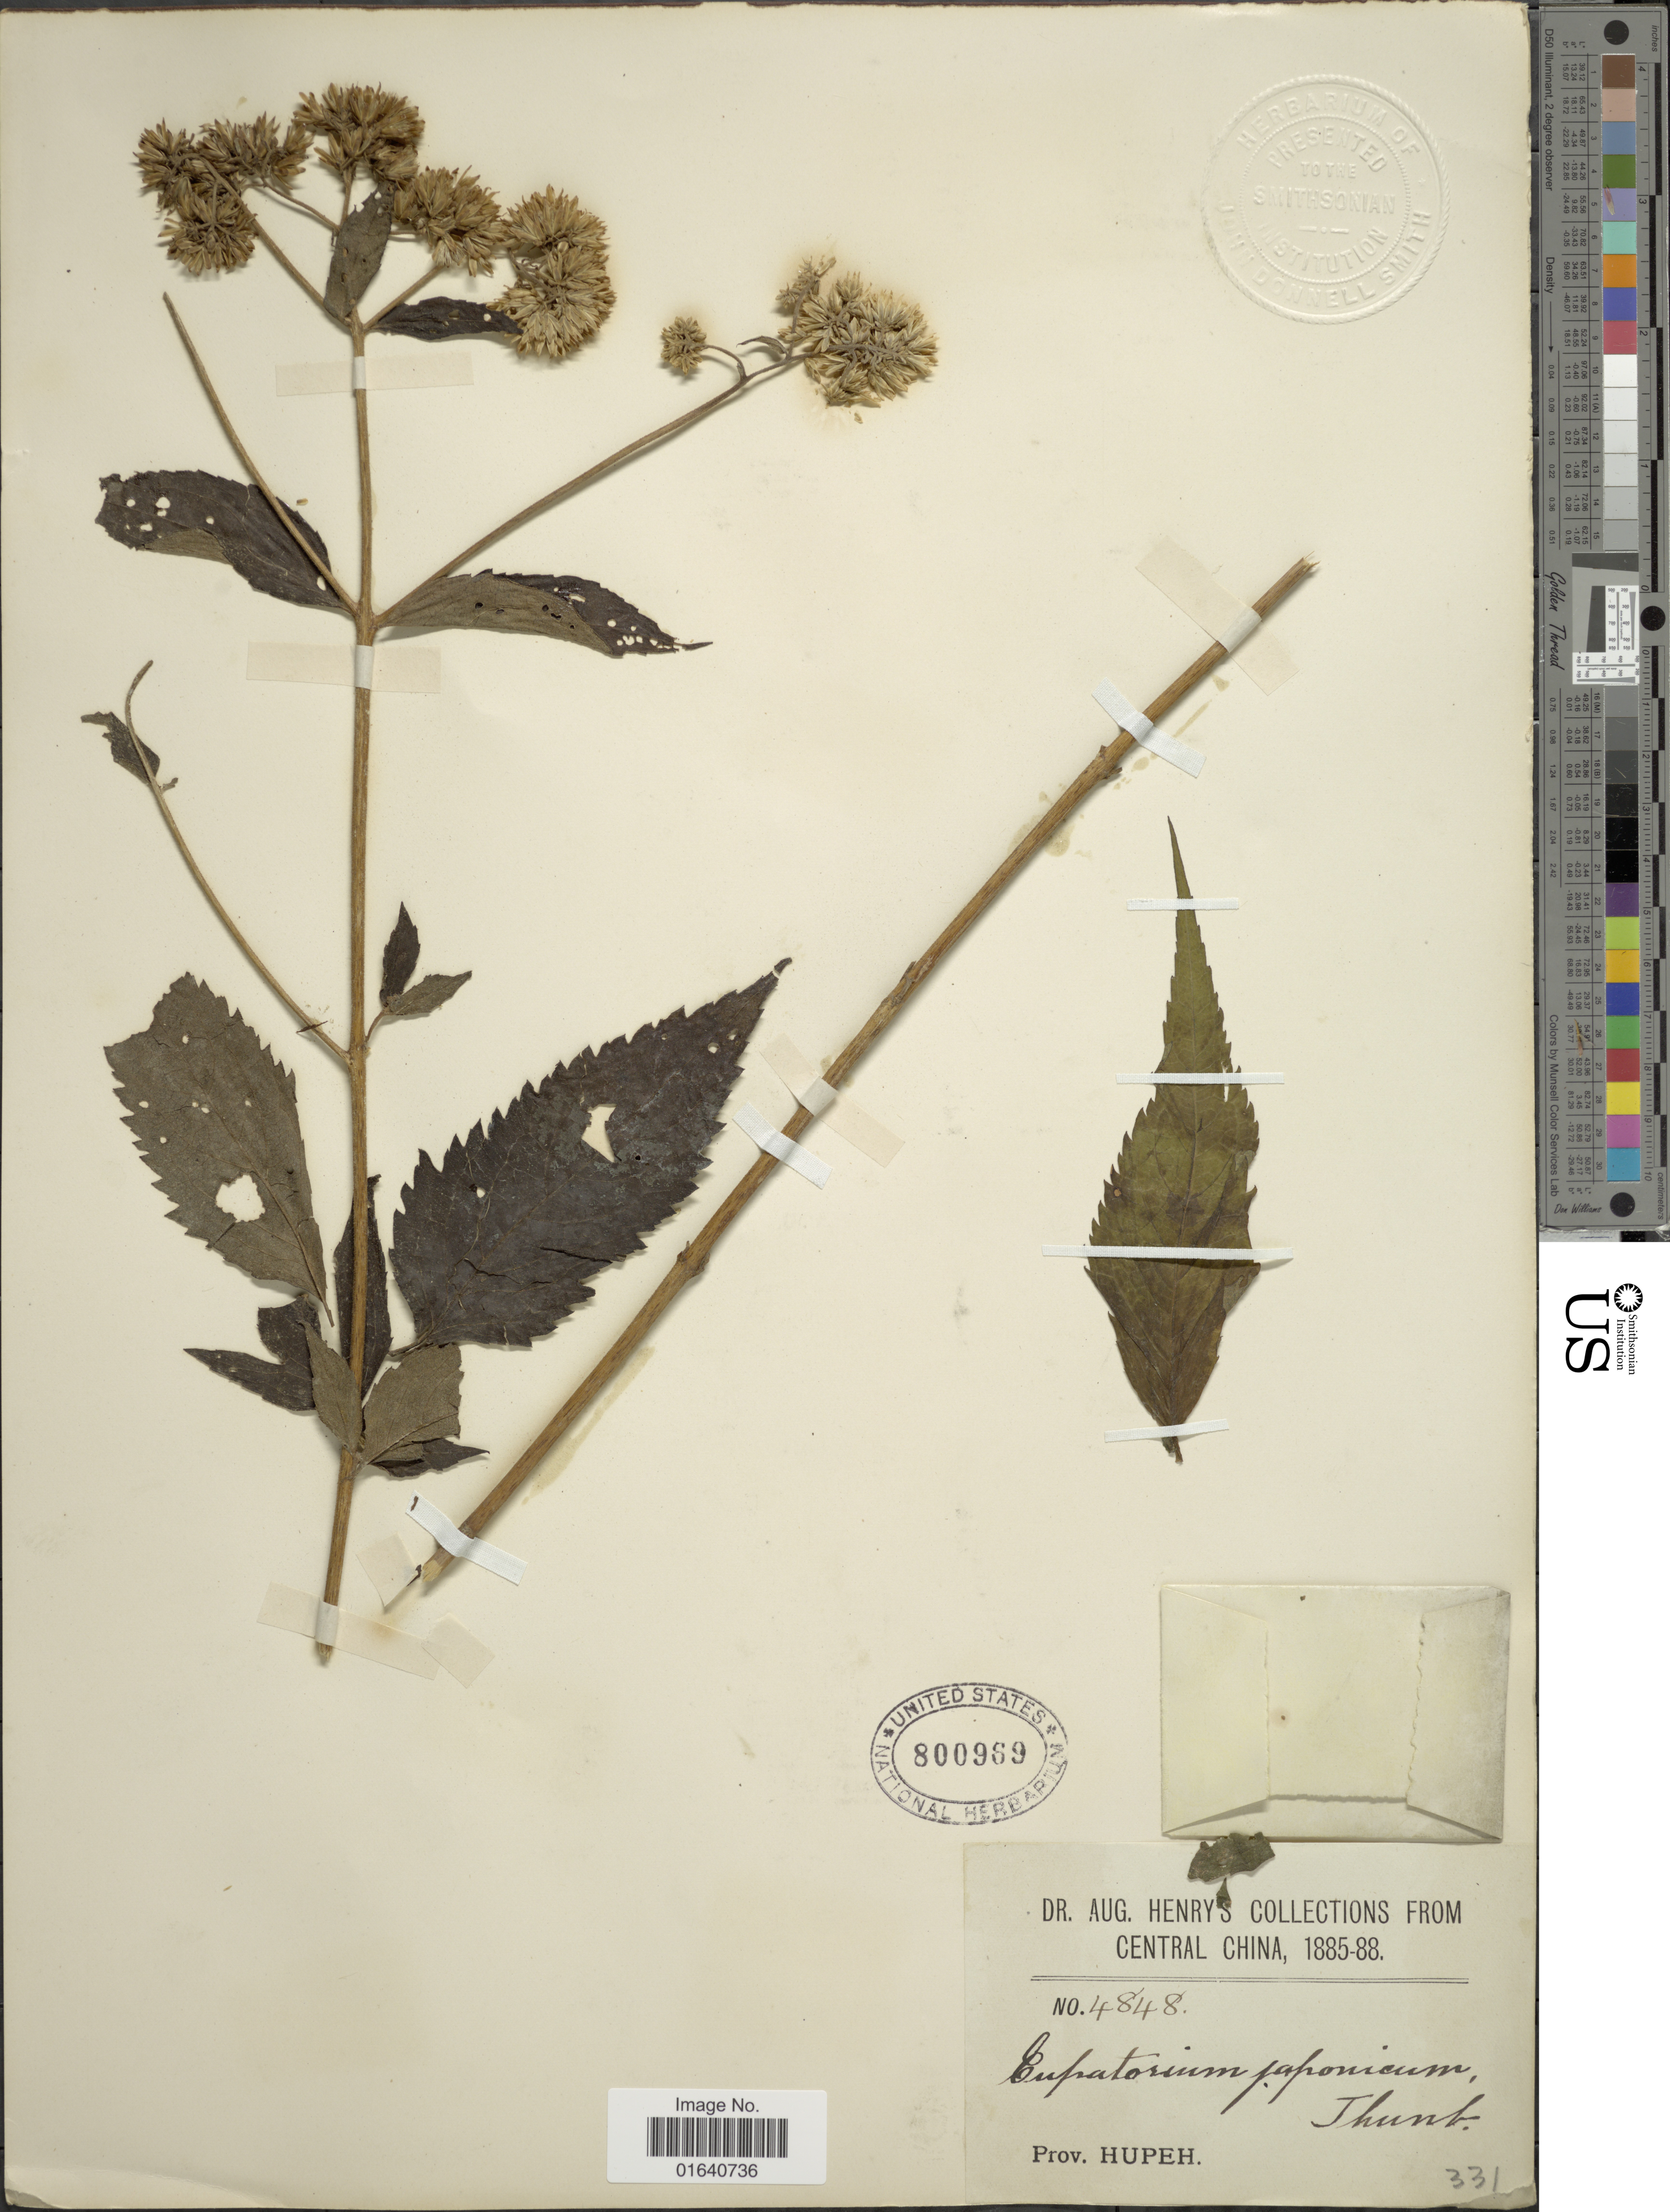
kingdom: Plantae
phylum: Tracheophyta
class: Magnoliopsida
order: Asterales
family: Asteraceae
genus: Eupatorium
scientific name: Eupatorium japonicum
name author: Thunb.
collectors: A. Henry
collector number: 4848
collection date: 1885/1888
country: China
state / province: Hubei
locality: Prov. Hupeh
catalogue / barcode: US 800969